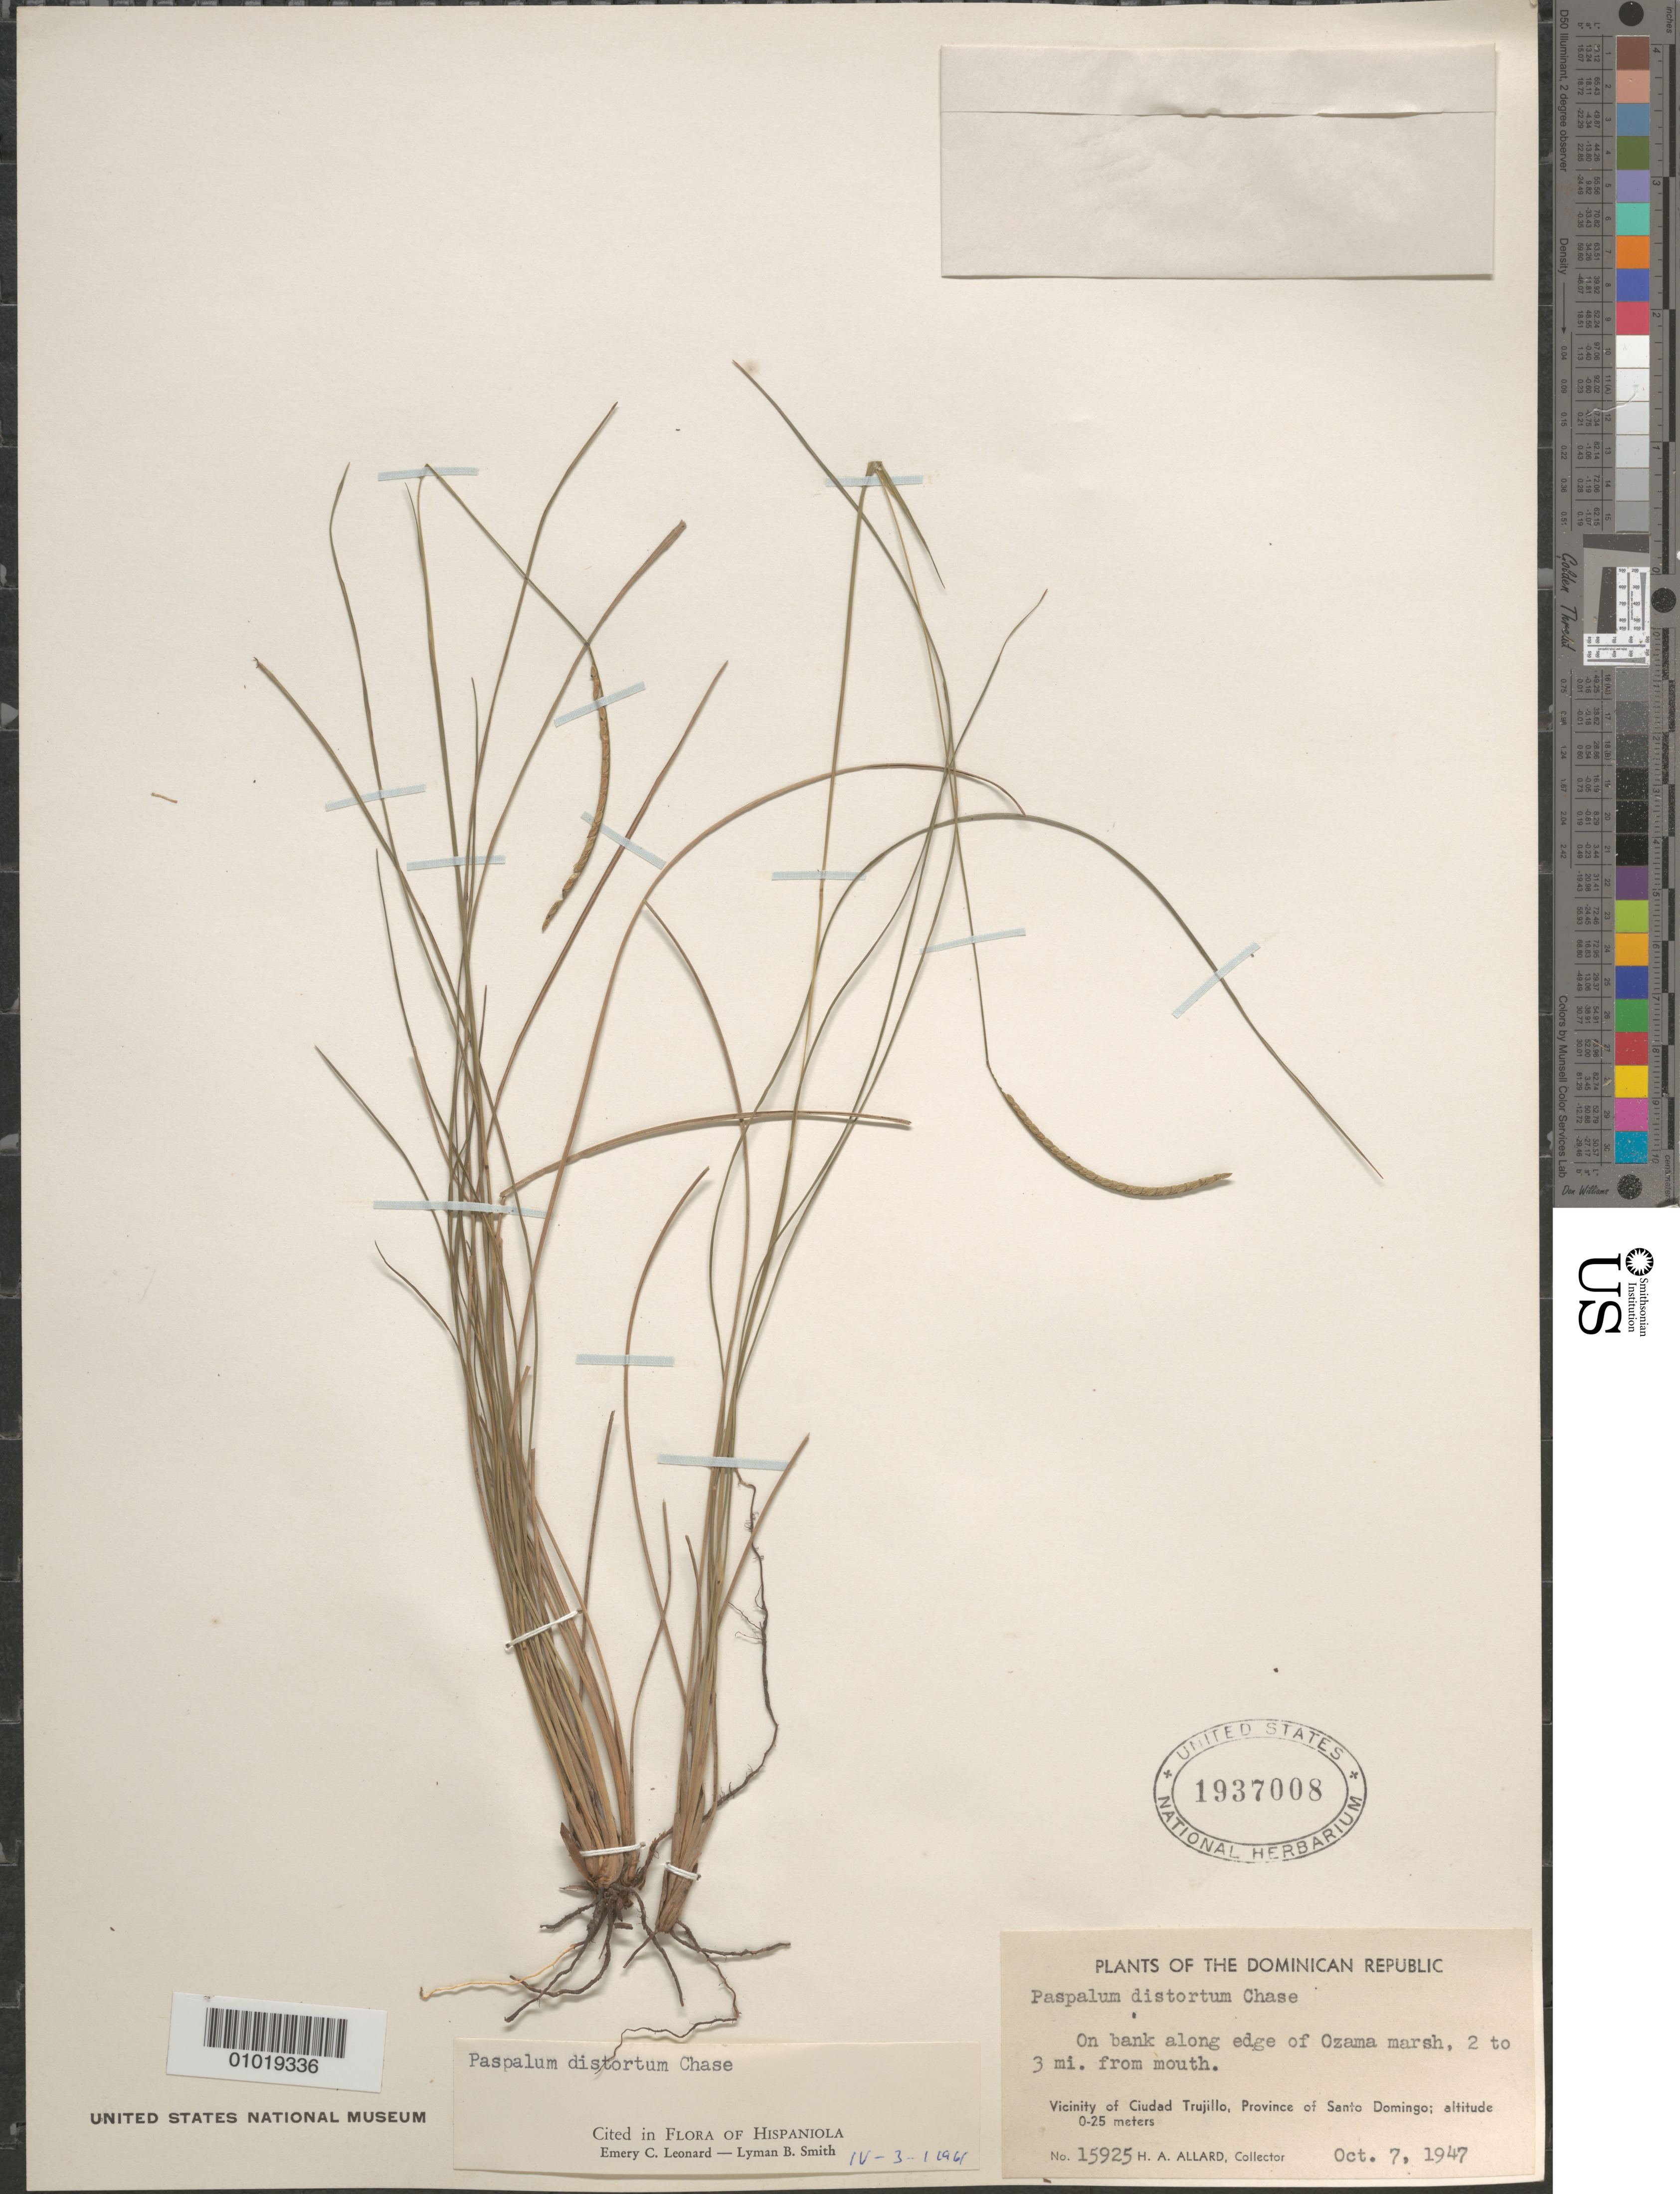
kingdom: Plantae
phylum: Tracheophyta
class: Liliopsida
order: Poales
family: Poaceae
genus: Paspalum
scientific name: Paspalum distortum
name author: Chase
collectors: H. A. Allard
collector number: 15925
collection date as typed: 07 Oct 1947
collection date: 1947-10-07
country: Dominican Republic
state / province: Distrito Nacional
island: Hispaniola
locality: On bank of Ozama marsh, 2-3 m from mouth, vic. of Ciu. Santo Domingo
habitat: on bank along edge of marsh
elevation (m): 0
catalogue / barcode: US 1937008